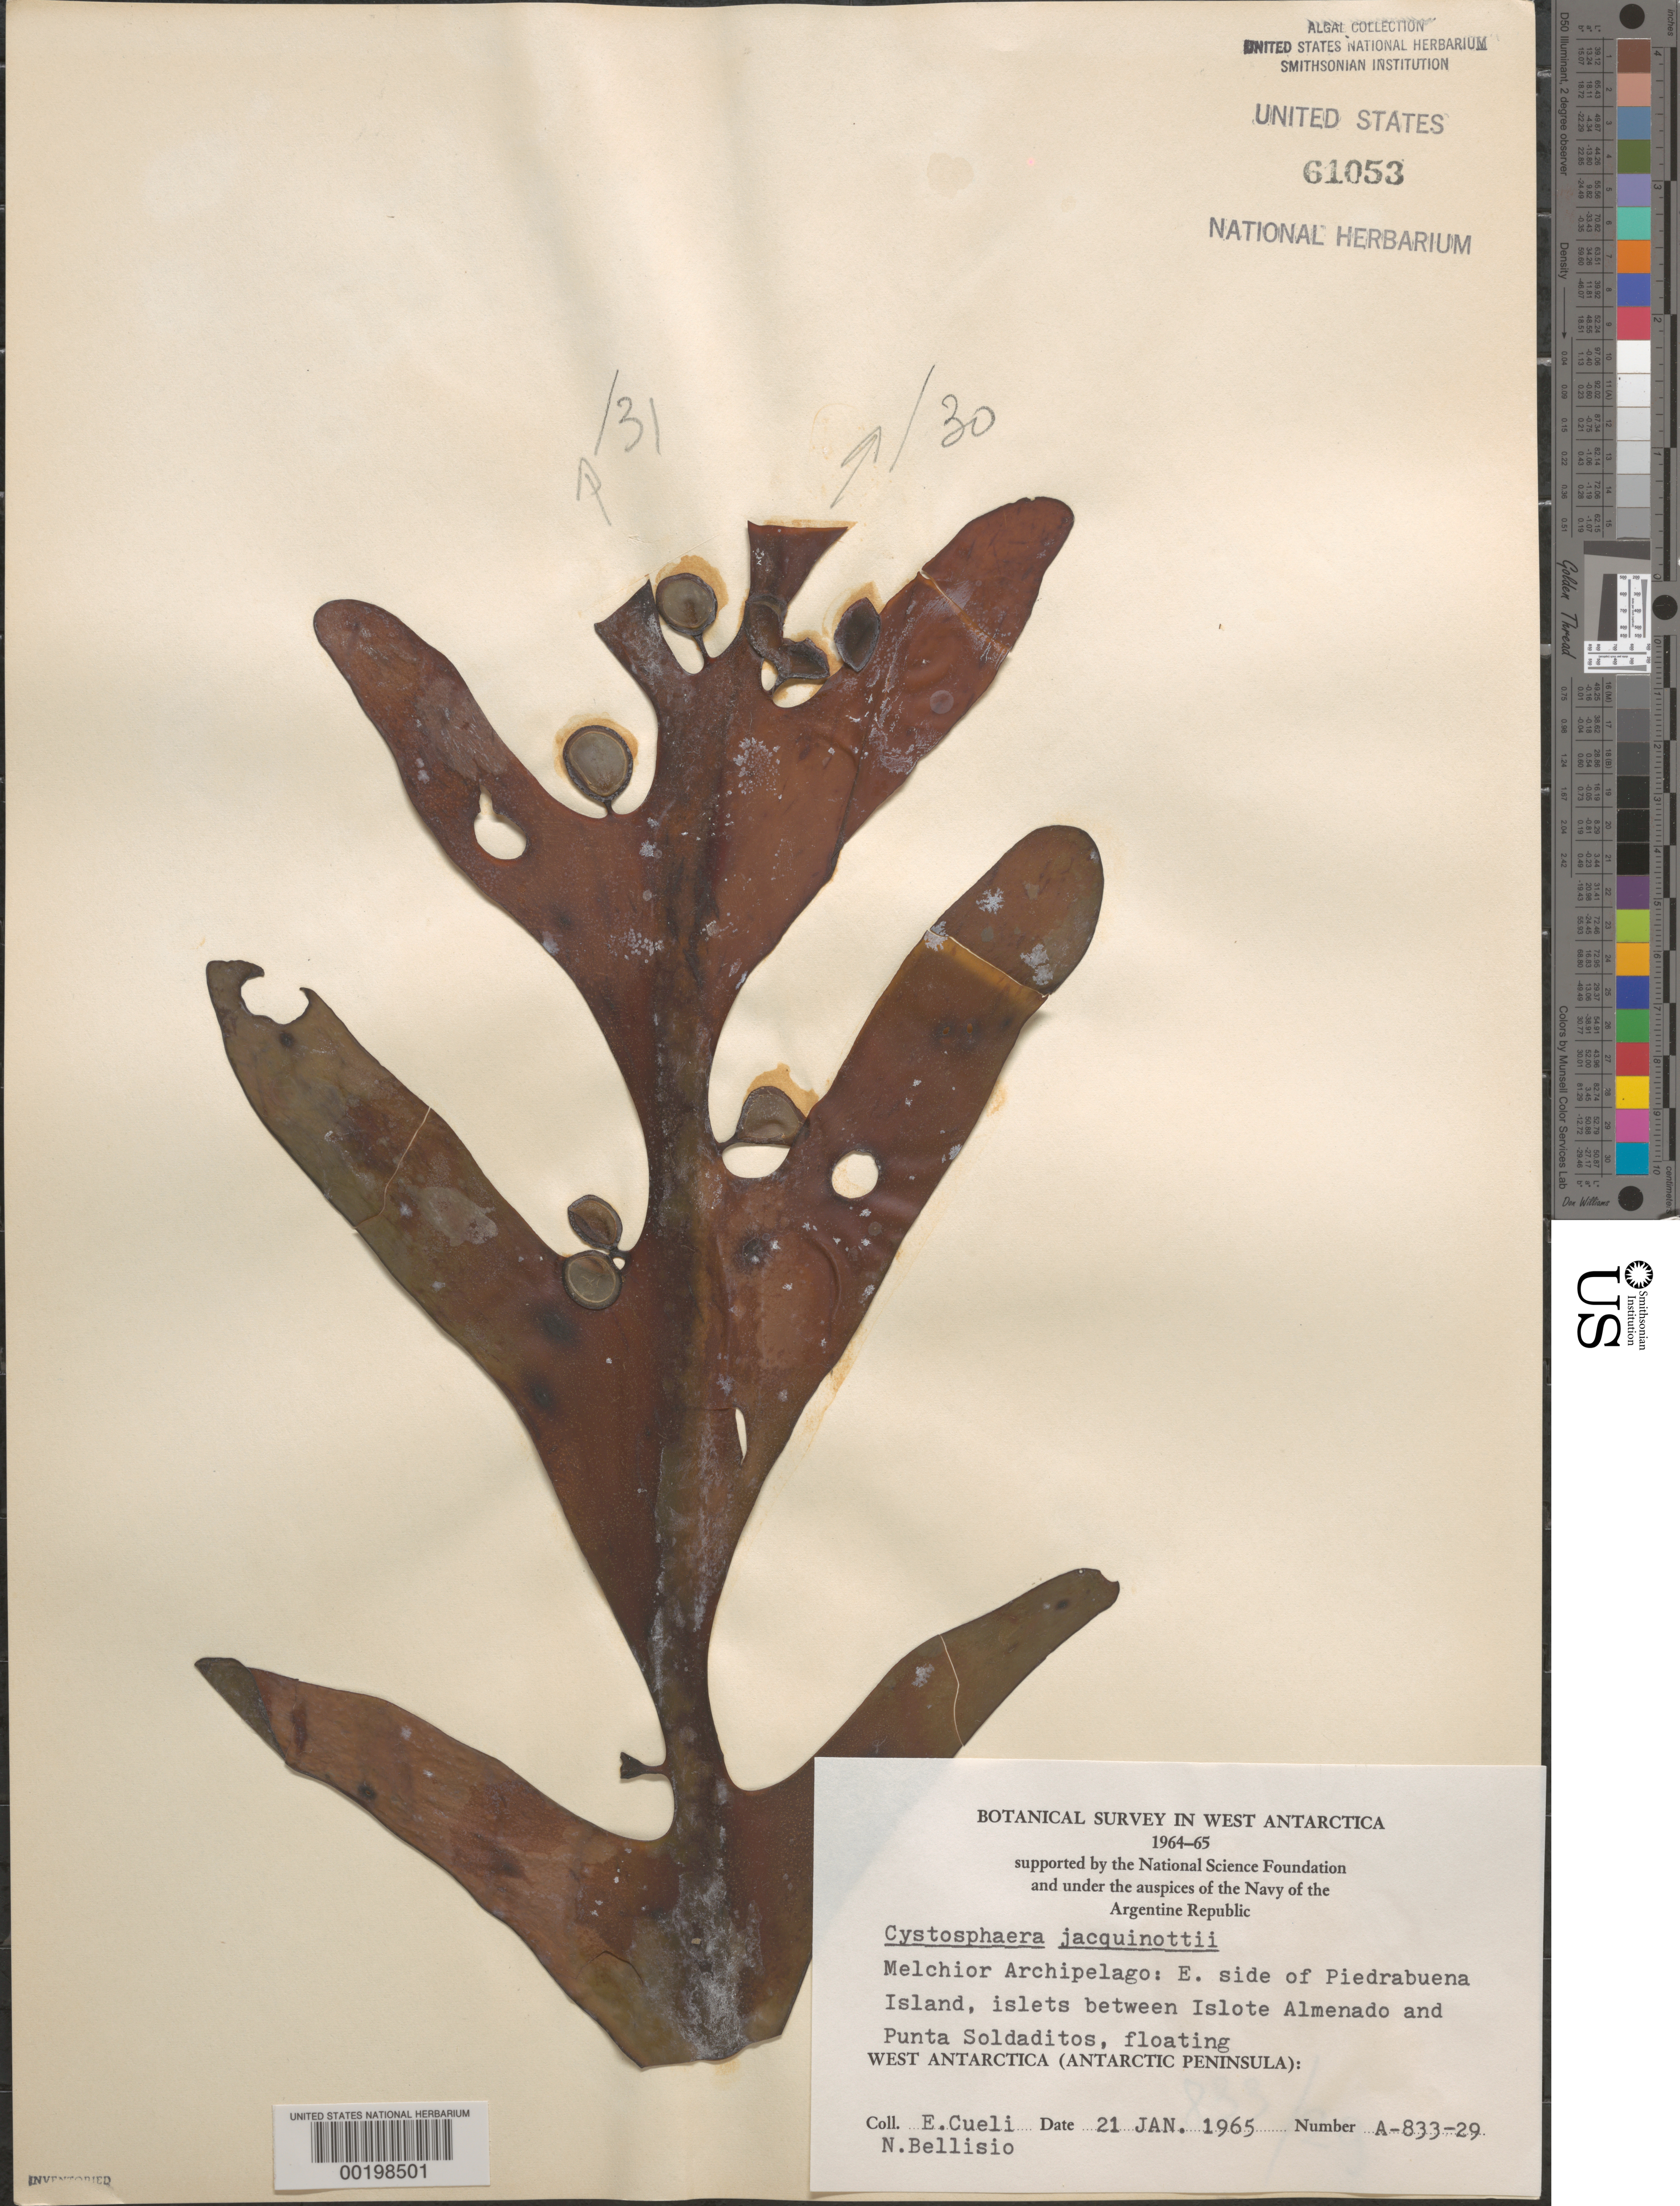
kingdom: Chromista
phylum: Ochrophyta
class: Phaeophyceae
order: Fucales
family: Seirococcaceae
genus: Cystosphaera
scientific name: Cystosphaera jacquinotii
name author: (Montagne) Skottsberg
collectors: E. Cueli & N. Bellisio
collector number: A-833-29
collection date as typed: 21 Jan 1965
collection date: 1965-01-21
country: Antarctica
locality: Eta Island, islets between Islote Almenado & Punta Soladitos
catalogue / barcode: US 61053